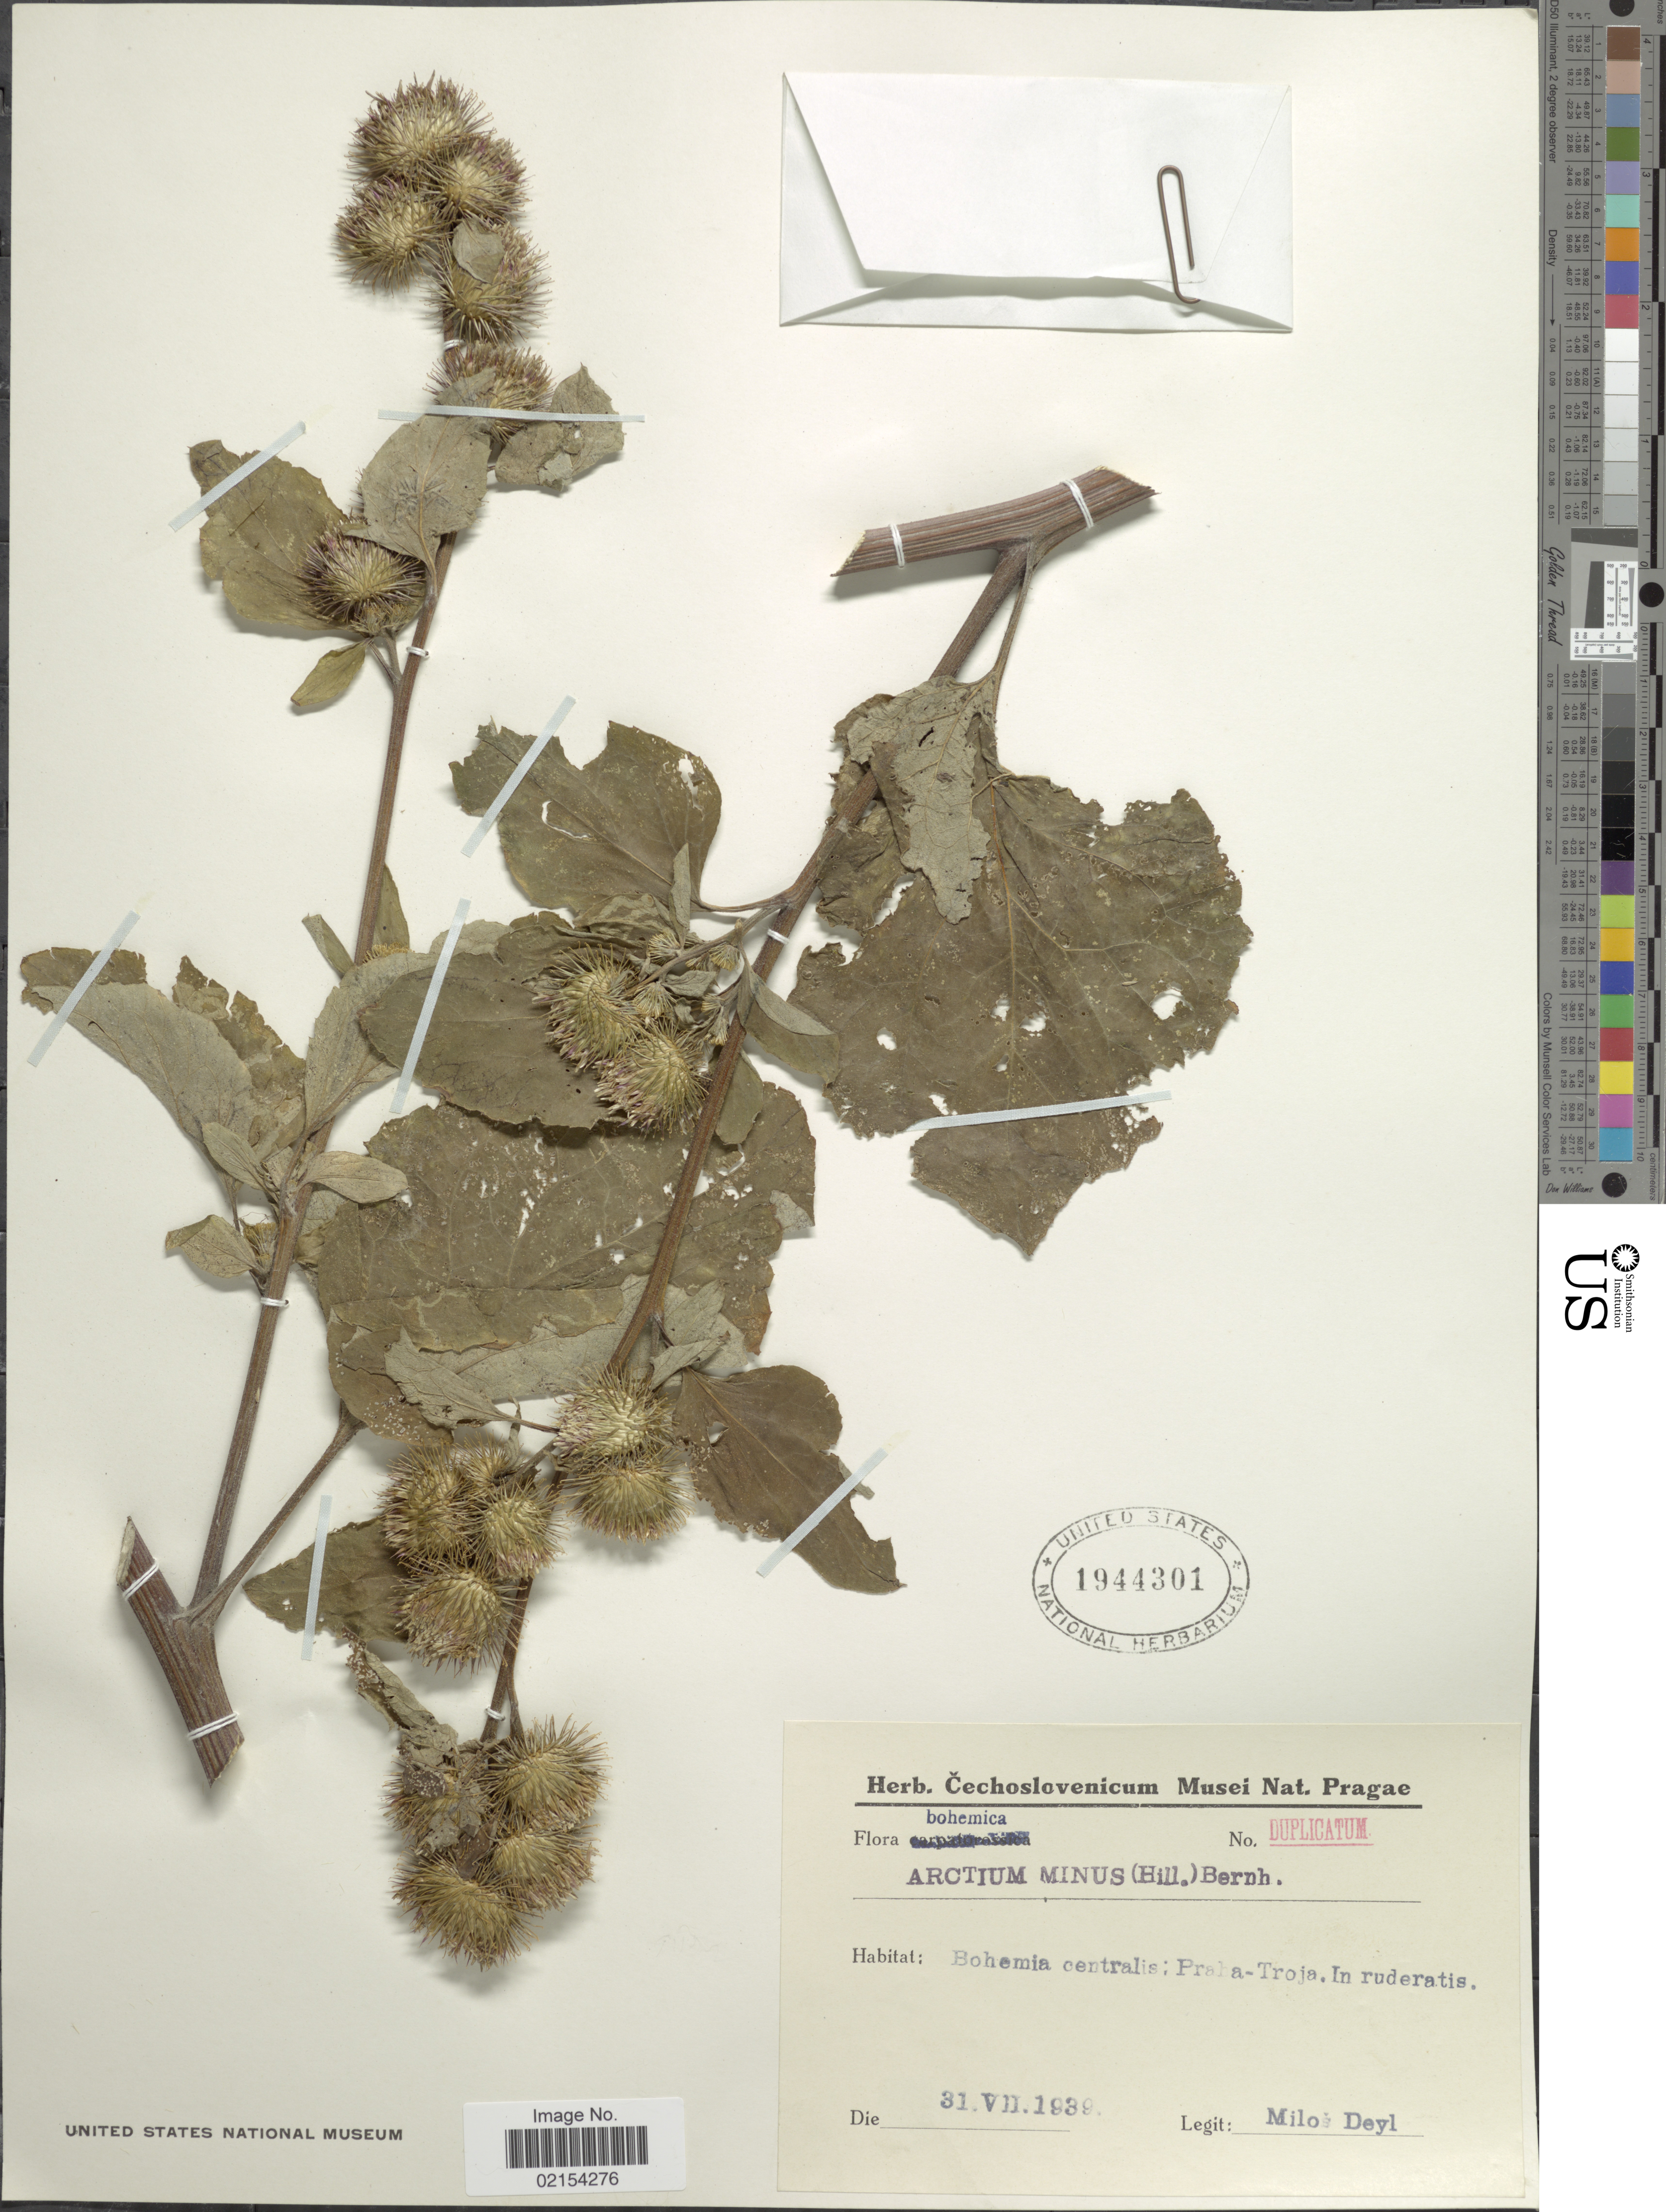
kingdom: Plantae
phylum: Tracheophyta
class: Magnoliopsida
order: Asterales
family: Asteraceae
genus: Arctium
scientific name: Arctium minus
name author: (Hill) Bernh.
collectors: M. Deyl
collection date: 1939-07-31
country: Czechia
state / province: Central Bohemian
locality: Praha-Troja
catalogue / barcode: US 1944301